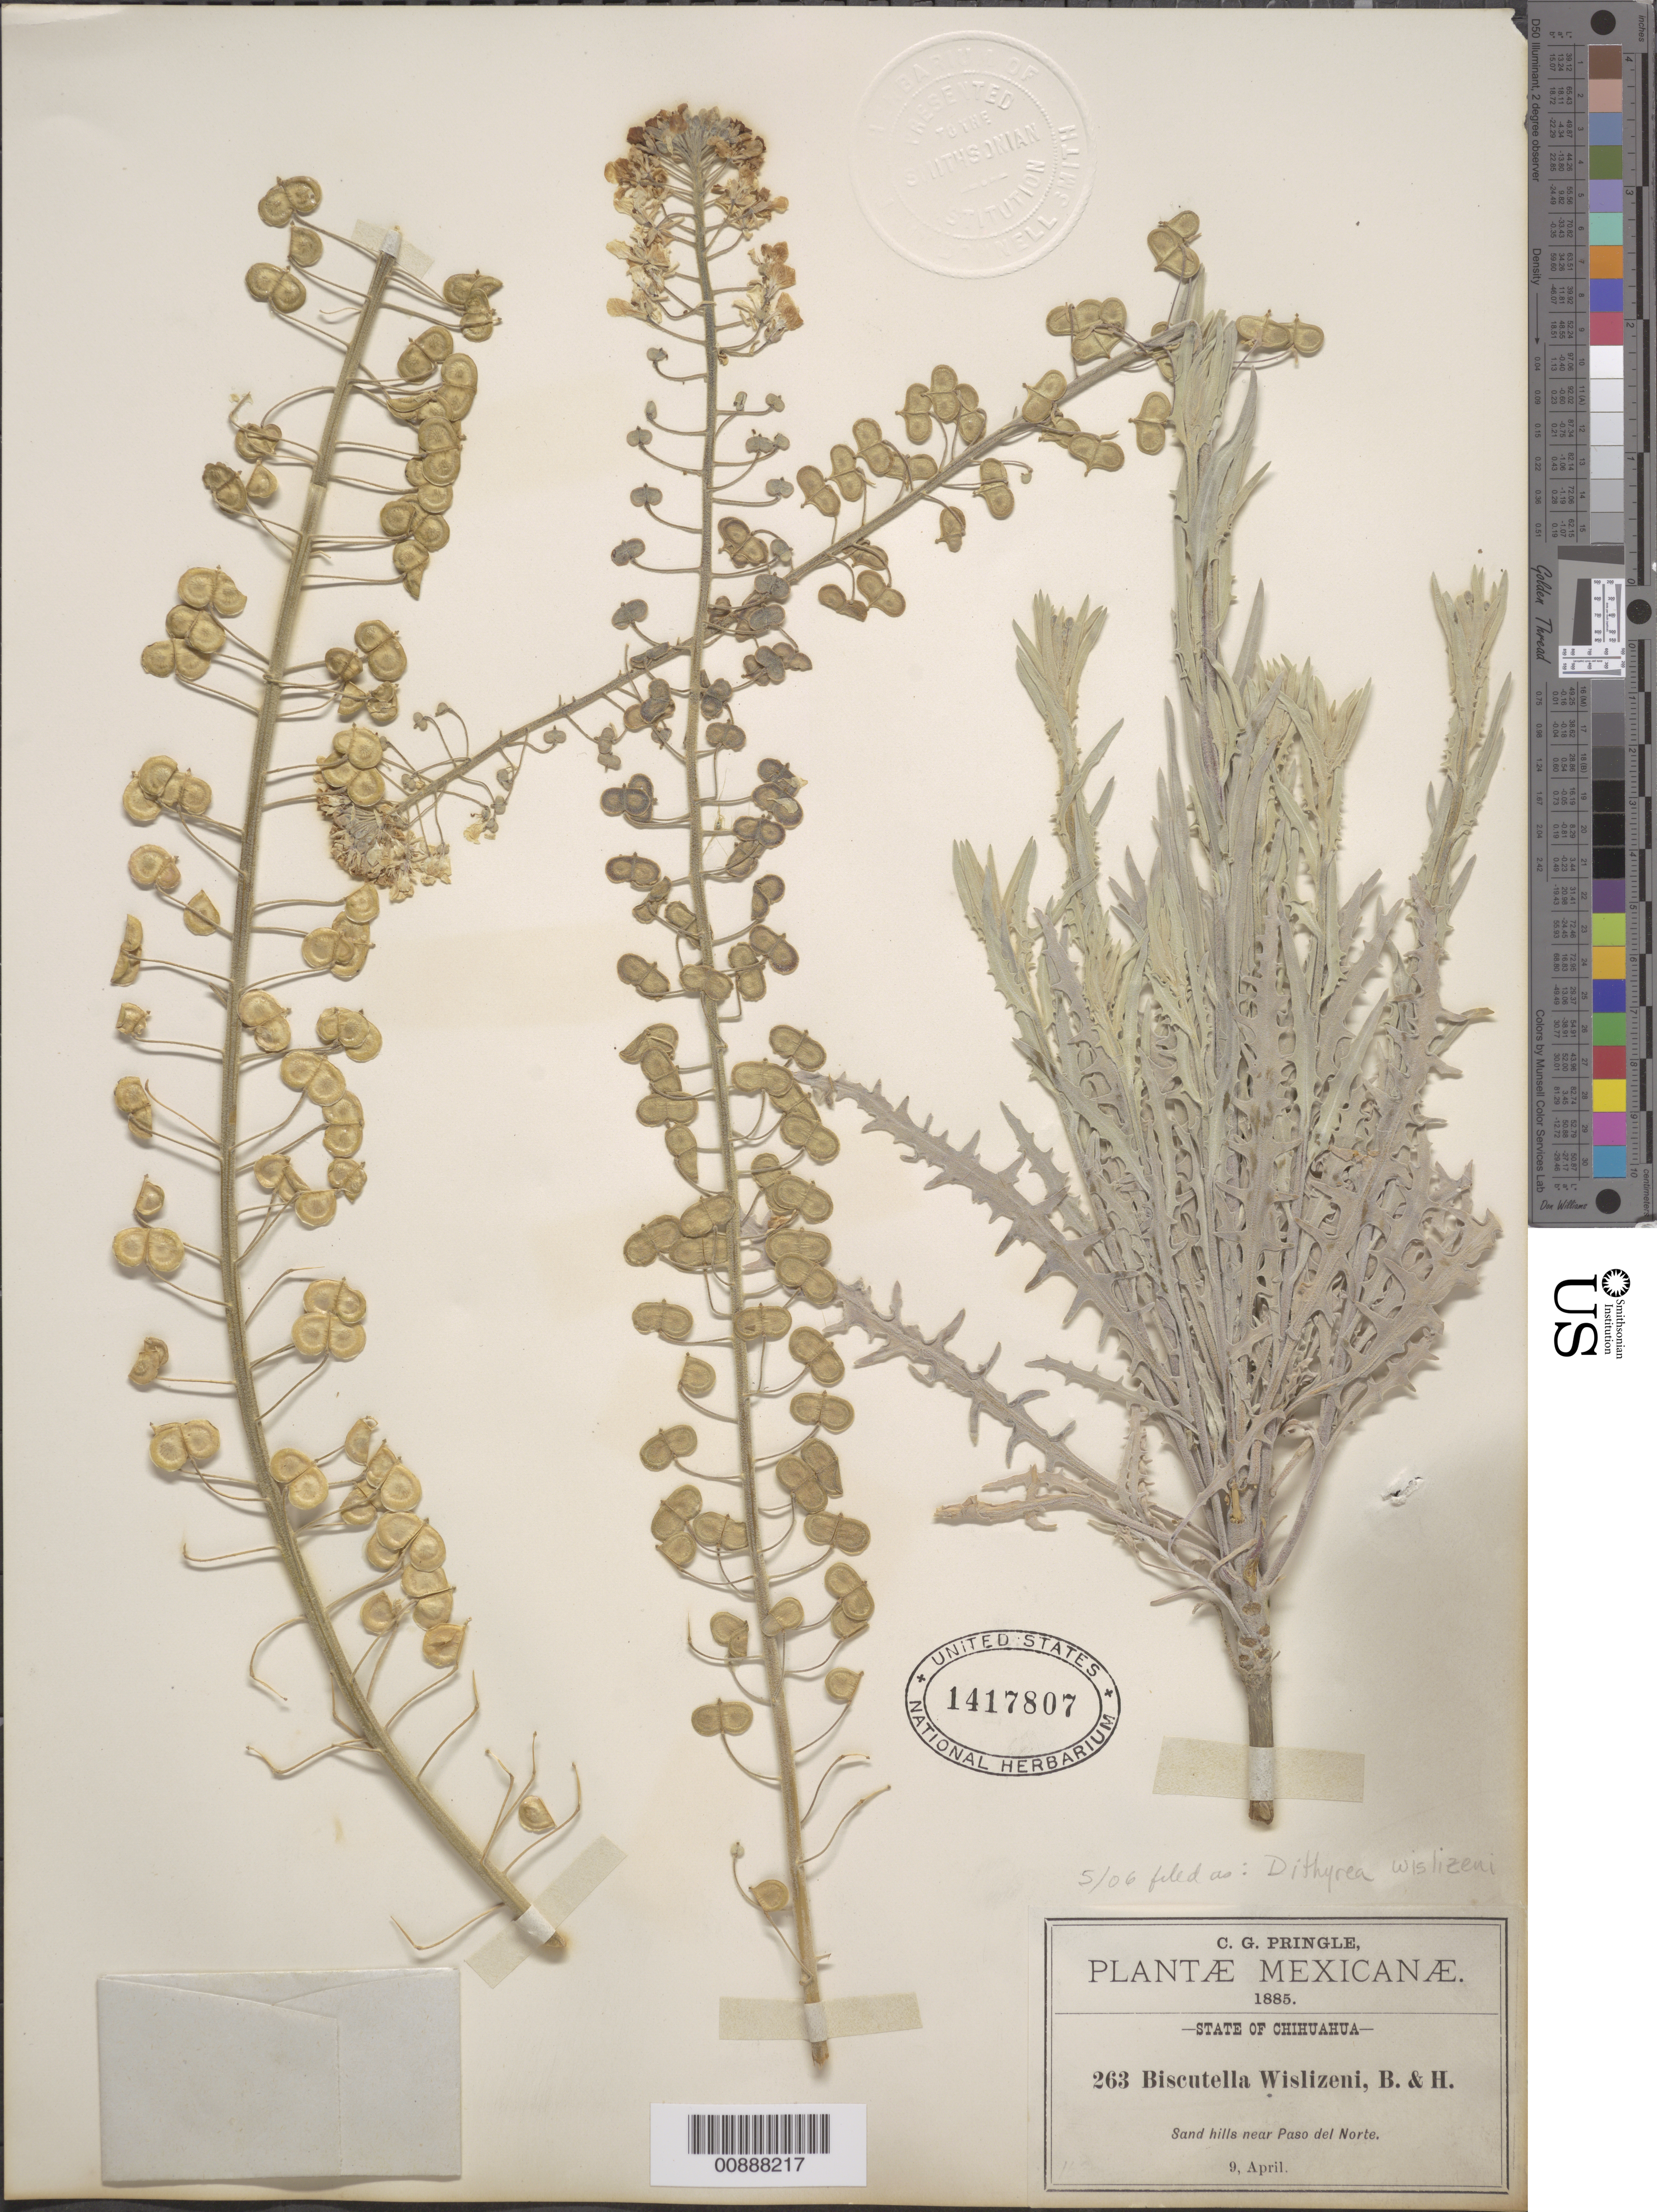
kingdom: Plantae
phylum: Tracheophyta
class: Magnoliopsida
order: Brassicales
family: Brassicaceae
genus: Dithyrea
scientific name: Dithyrea wislizeni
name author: Engelm.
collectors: C. G. Pringle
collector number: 263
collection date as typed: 09 Apr 1885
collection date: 1885-04-09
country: Mexico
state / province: Chihuahua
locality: Near Paso del Norte, Chihuahua.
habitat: Sand hills.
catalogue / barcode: US 1417807